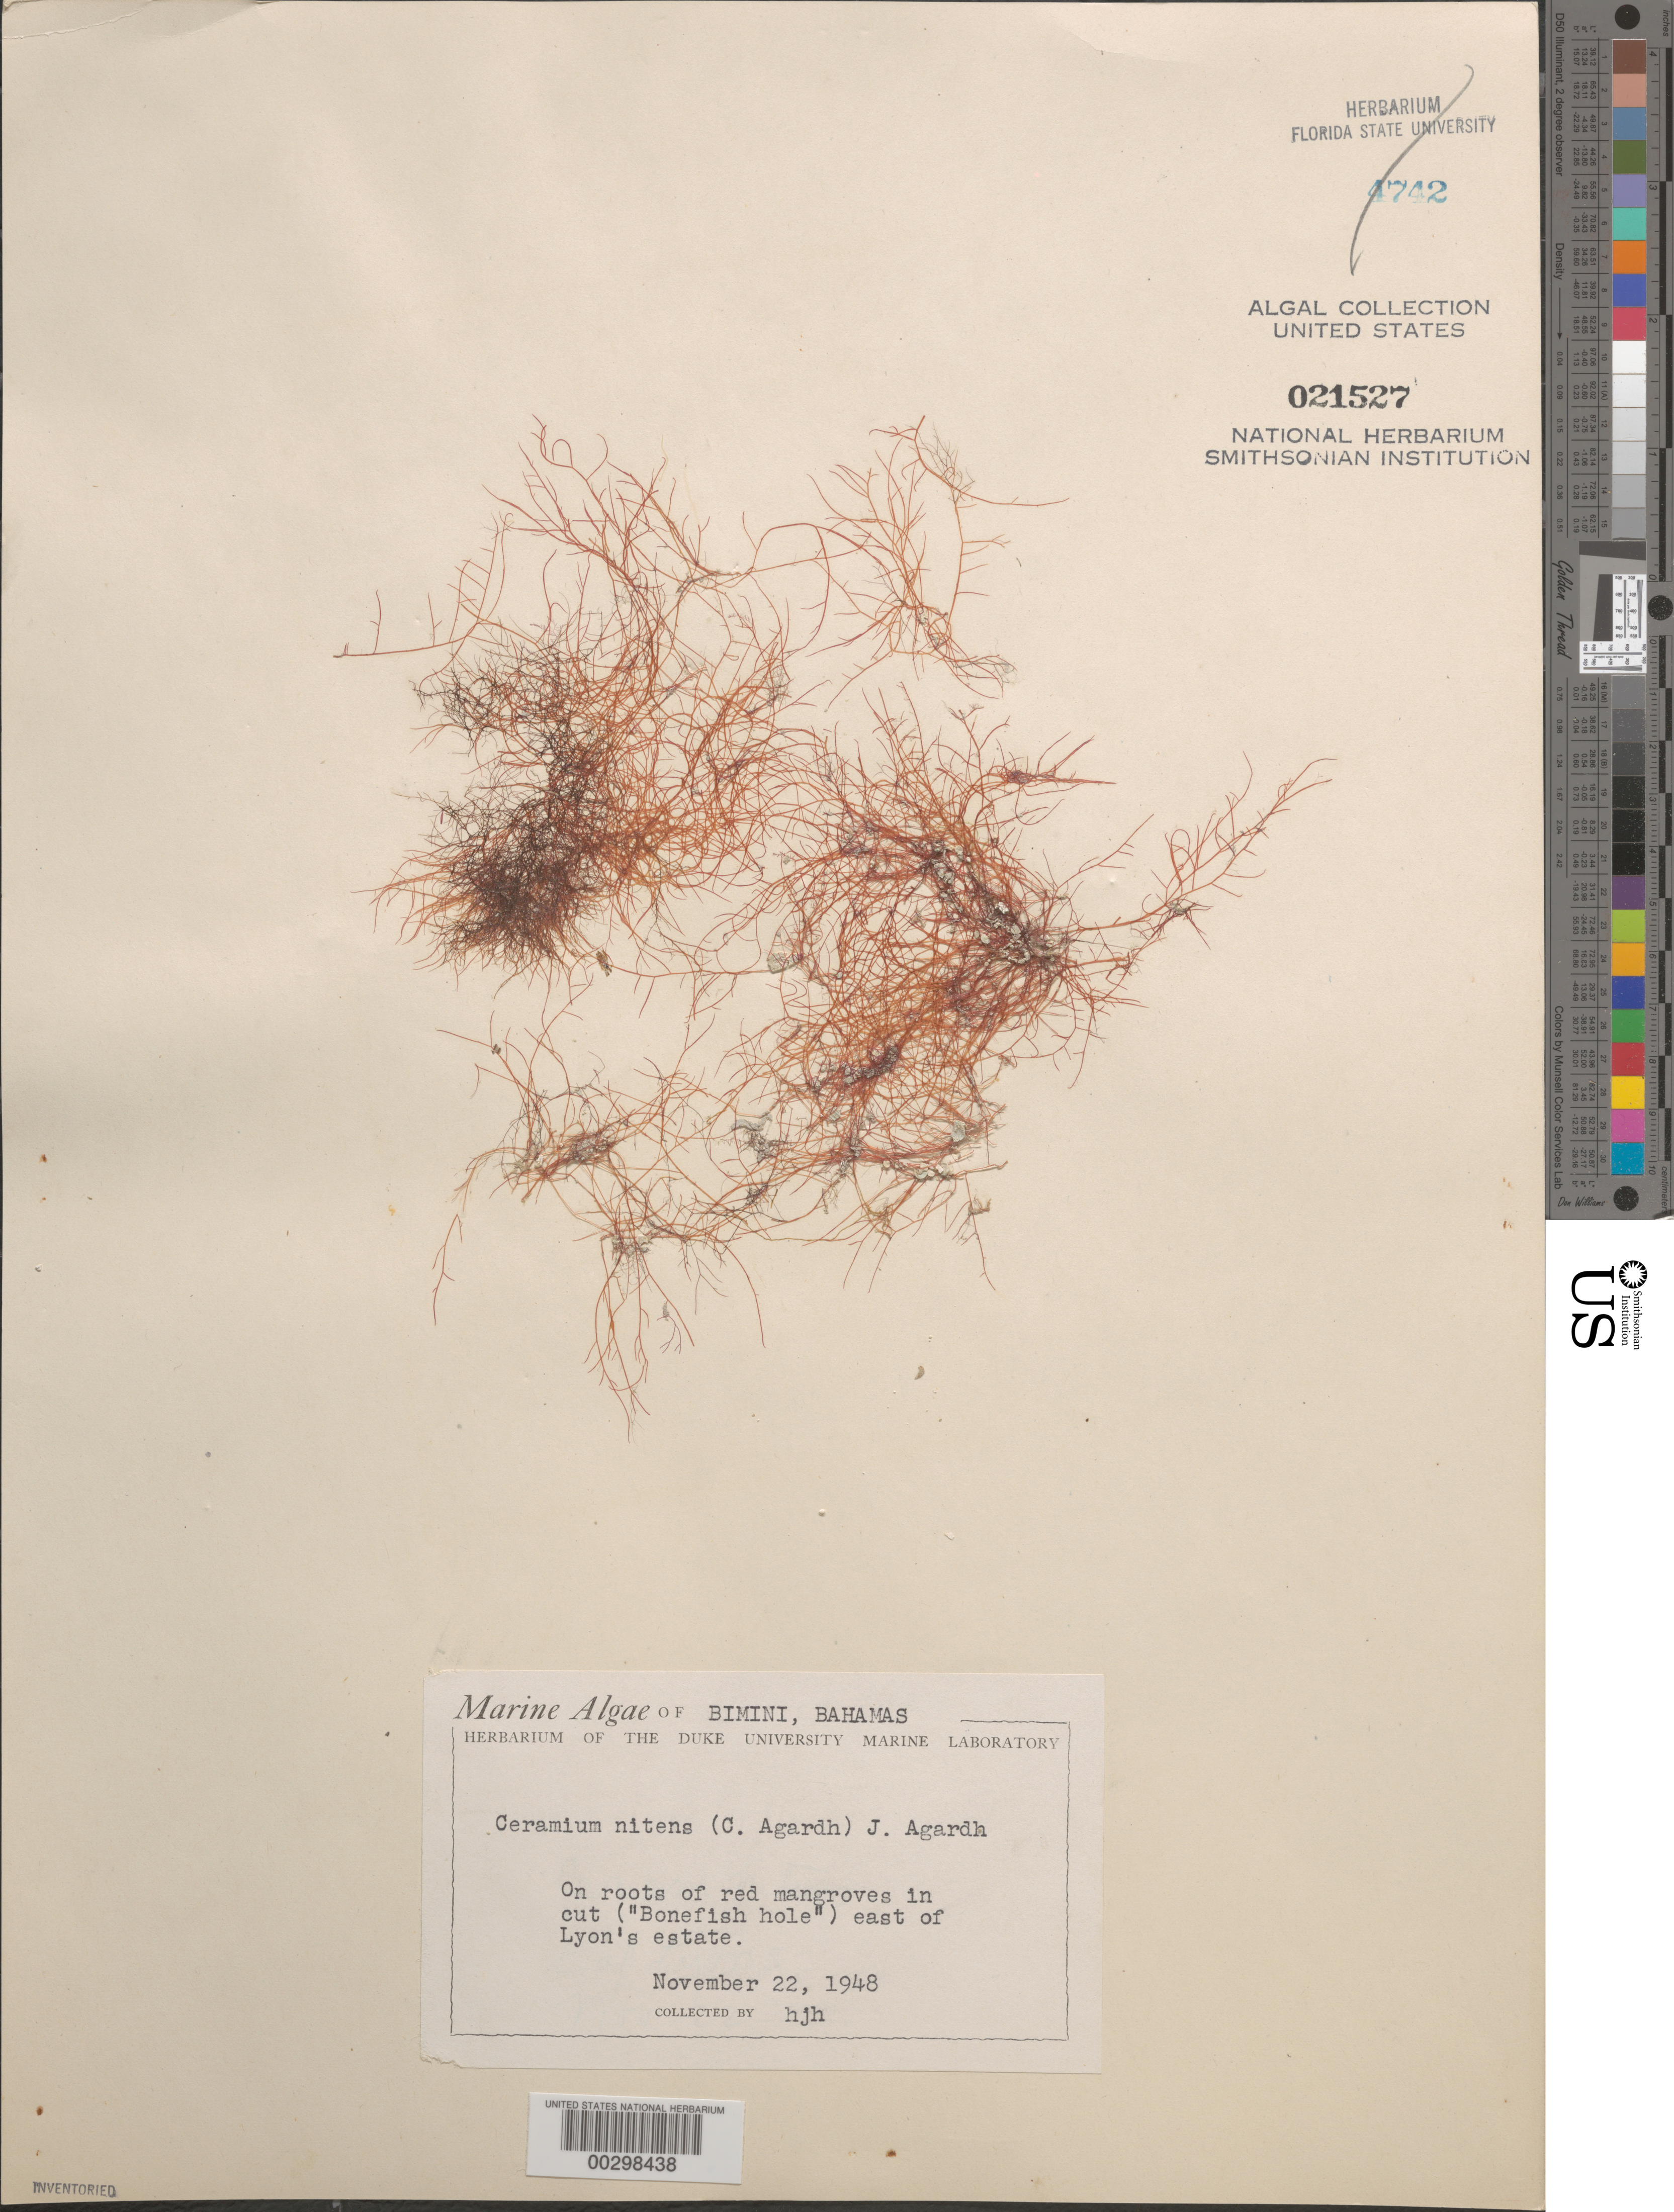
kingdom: Plantae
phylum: Rhodophyta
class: Florideophyceae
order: Ceramiales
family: Ceramiaceae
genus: Ceramium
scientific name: Ceramium nitens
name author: (C. Agardh) J. Agardh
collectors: H. J. Humm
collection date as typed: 22 Nov 1948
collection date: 1948-11-22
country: Bahamas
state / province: Biminis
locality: Bonefish hole, east of lyon's estate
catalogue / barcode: US 21527